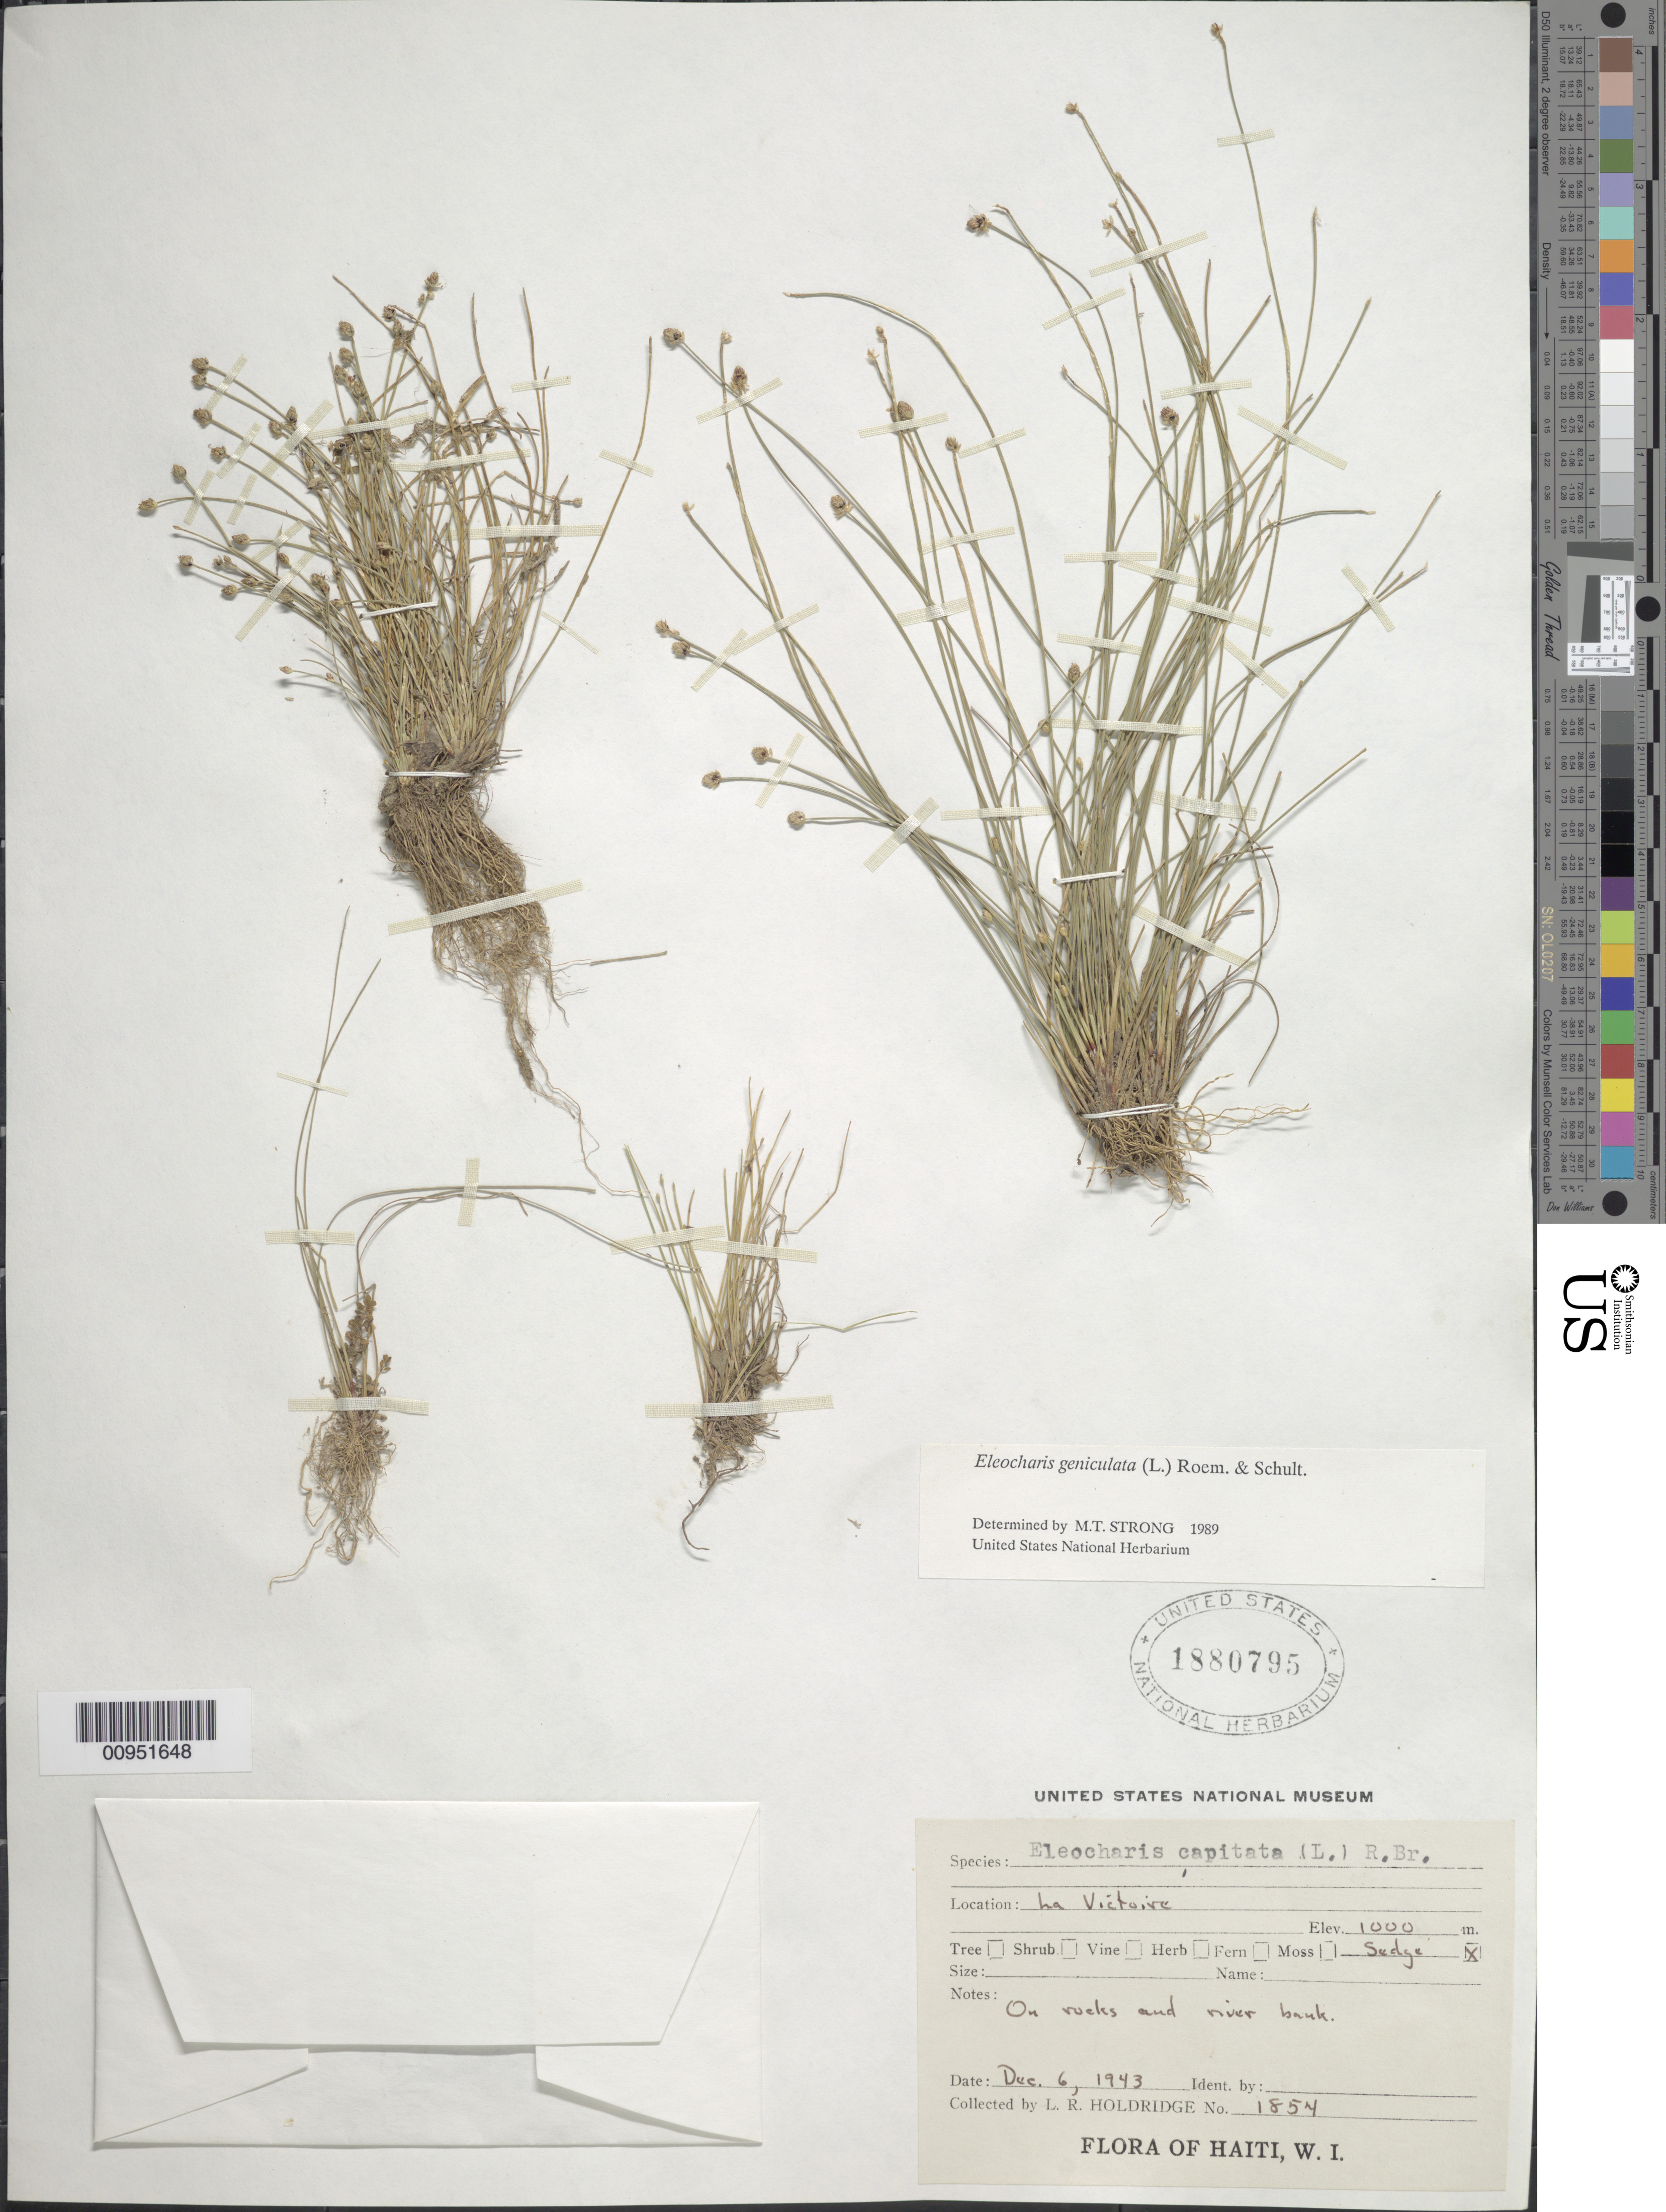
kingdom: Plantae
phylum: Tracheophyta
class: Liliopsida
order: Poales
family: Cyperaceae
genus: Eleocharis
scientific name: Eleocharis geniculata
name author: (L.) Roem. & Schult.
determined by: Strong, M. T., (US), Smithsonian Institution - National Museum of Natural History (UNITED STATES)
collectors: L. Holdridge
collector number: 1854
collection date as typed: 06 Dec 1943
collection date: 1943-12-06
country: Haiti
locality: La Victoire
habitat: On rocks and river bank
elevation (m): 1000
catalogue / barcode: US 1880795